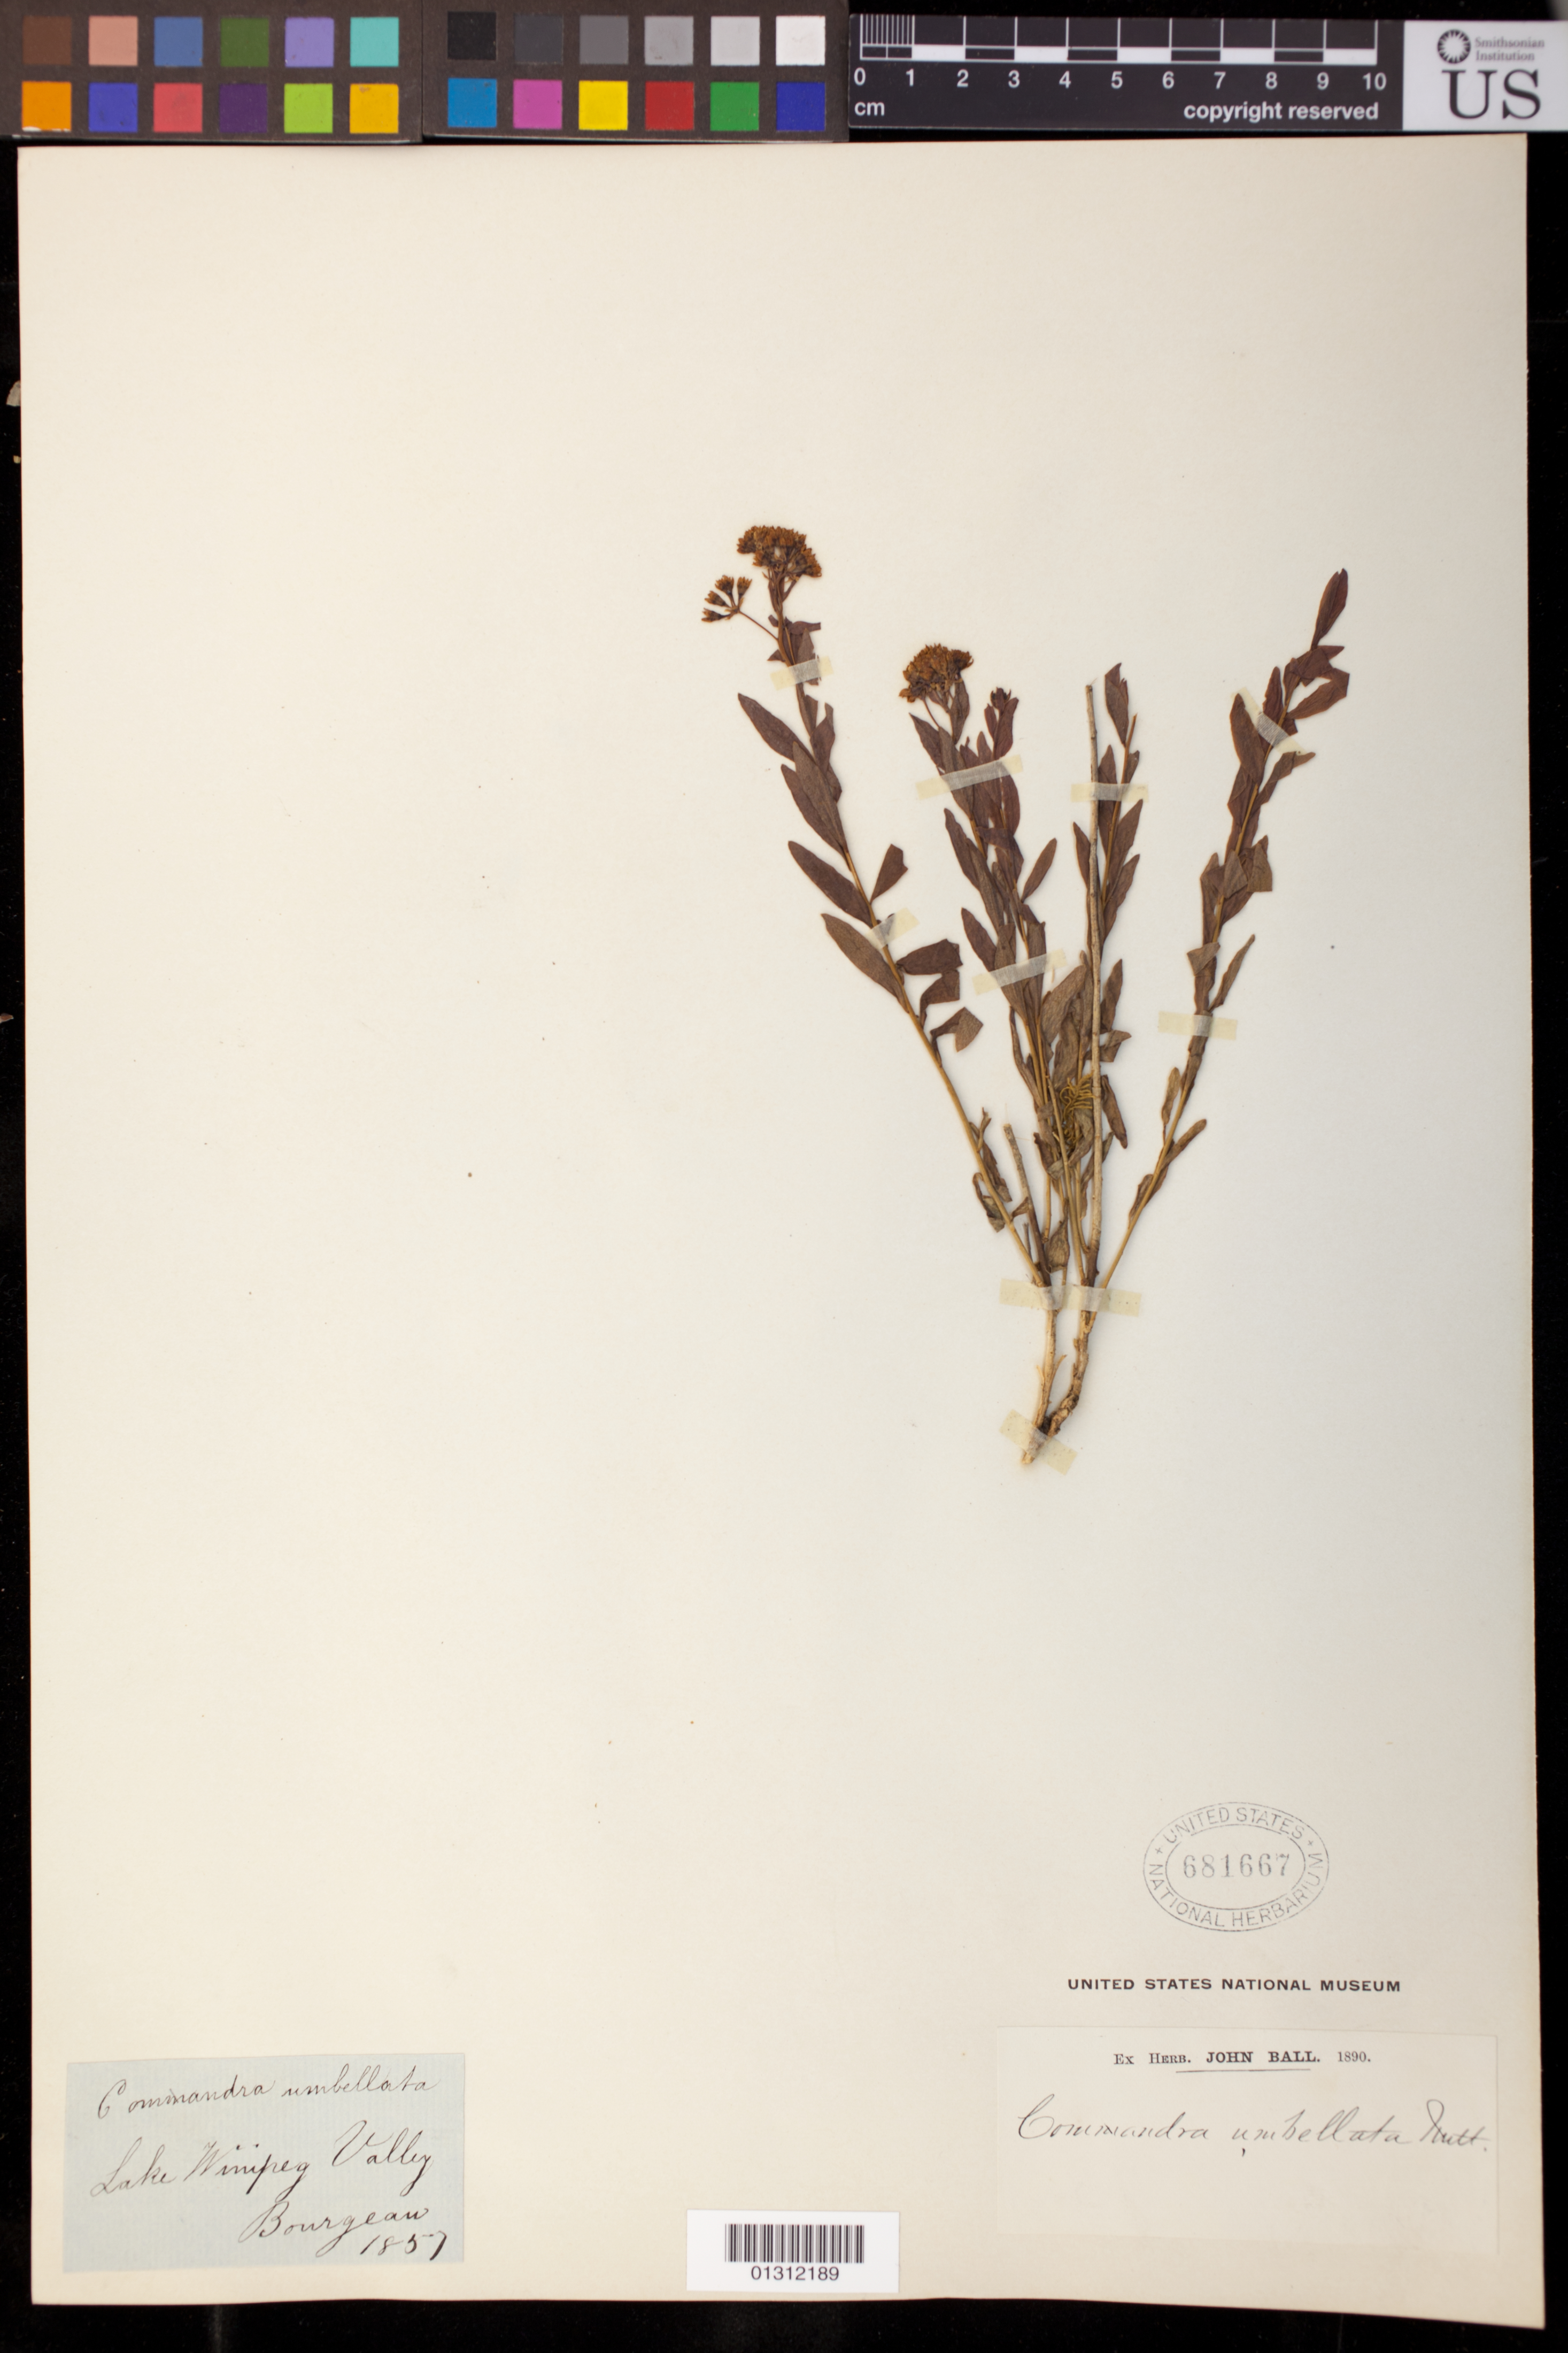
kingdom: Plantae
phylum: Tracheophyta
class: Magnoliopsida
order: Santalales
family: Comandraceae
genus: Comandra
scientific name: Comandra umbellata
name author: (L.) Nutt.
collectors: -. Bourgeau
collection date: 1857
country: Canada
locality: Lake Winipeg Valley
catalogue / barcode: US 681667